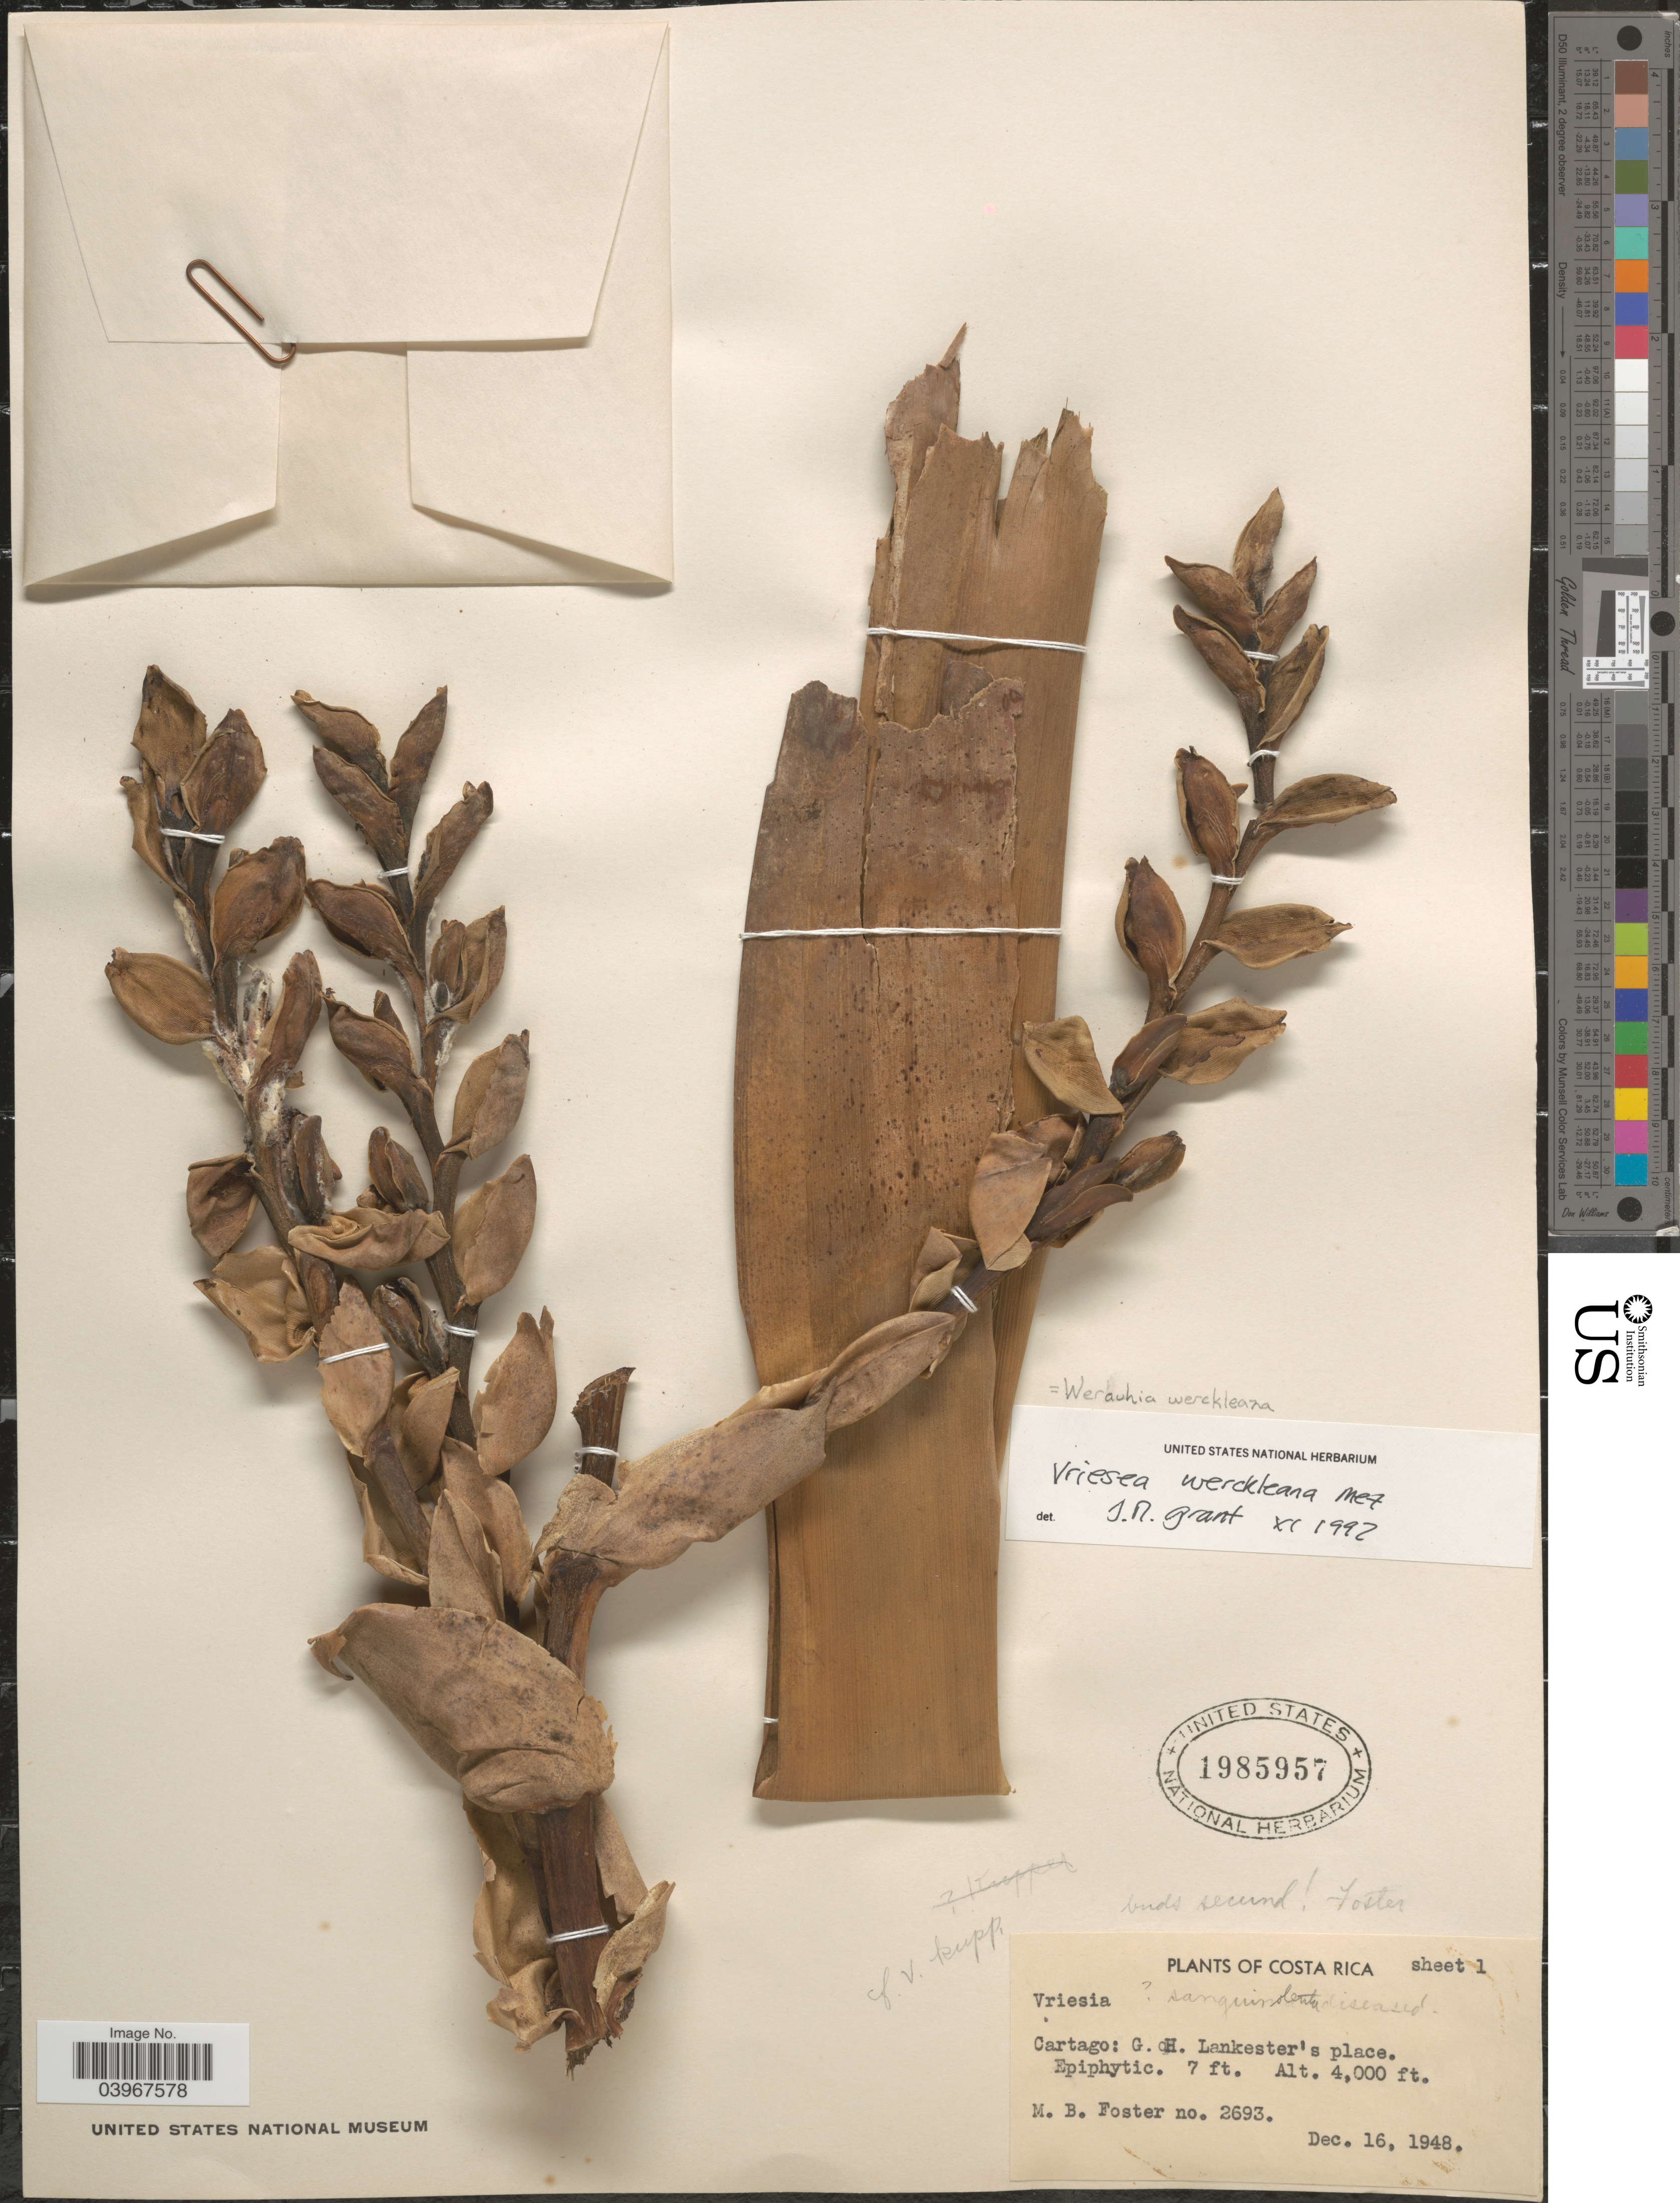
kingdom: Plantae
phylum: Tracheophyta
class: Liliopsida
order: Poales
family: Bromeliaceae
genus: Werauhia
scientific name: Werauhia werckleana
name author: (Mez) J.R. Grant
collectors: M. B. Foster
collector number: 2693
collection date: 1948-12-16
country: Costa Rica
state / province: Cartago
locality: G. H. Lankester's place.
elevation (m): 1219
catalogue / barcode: US 1985957